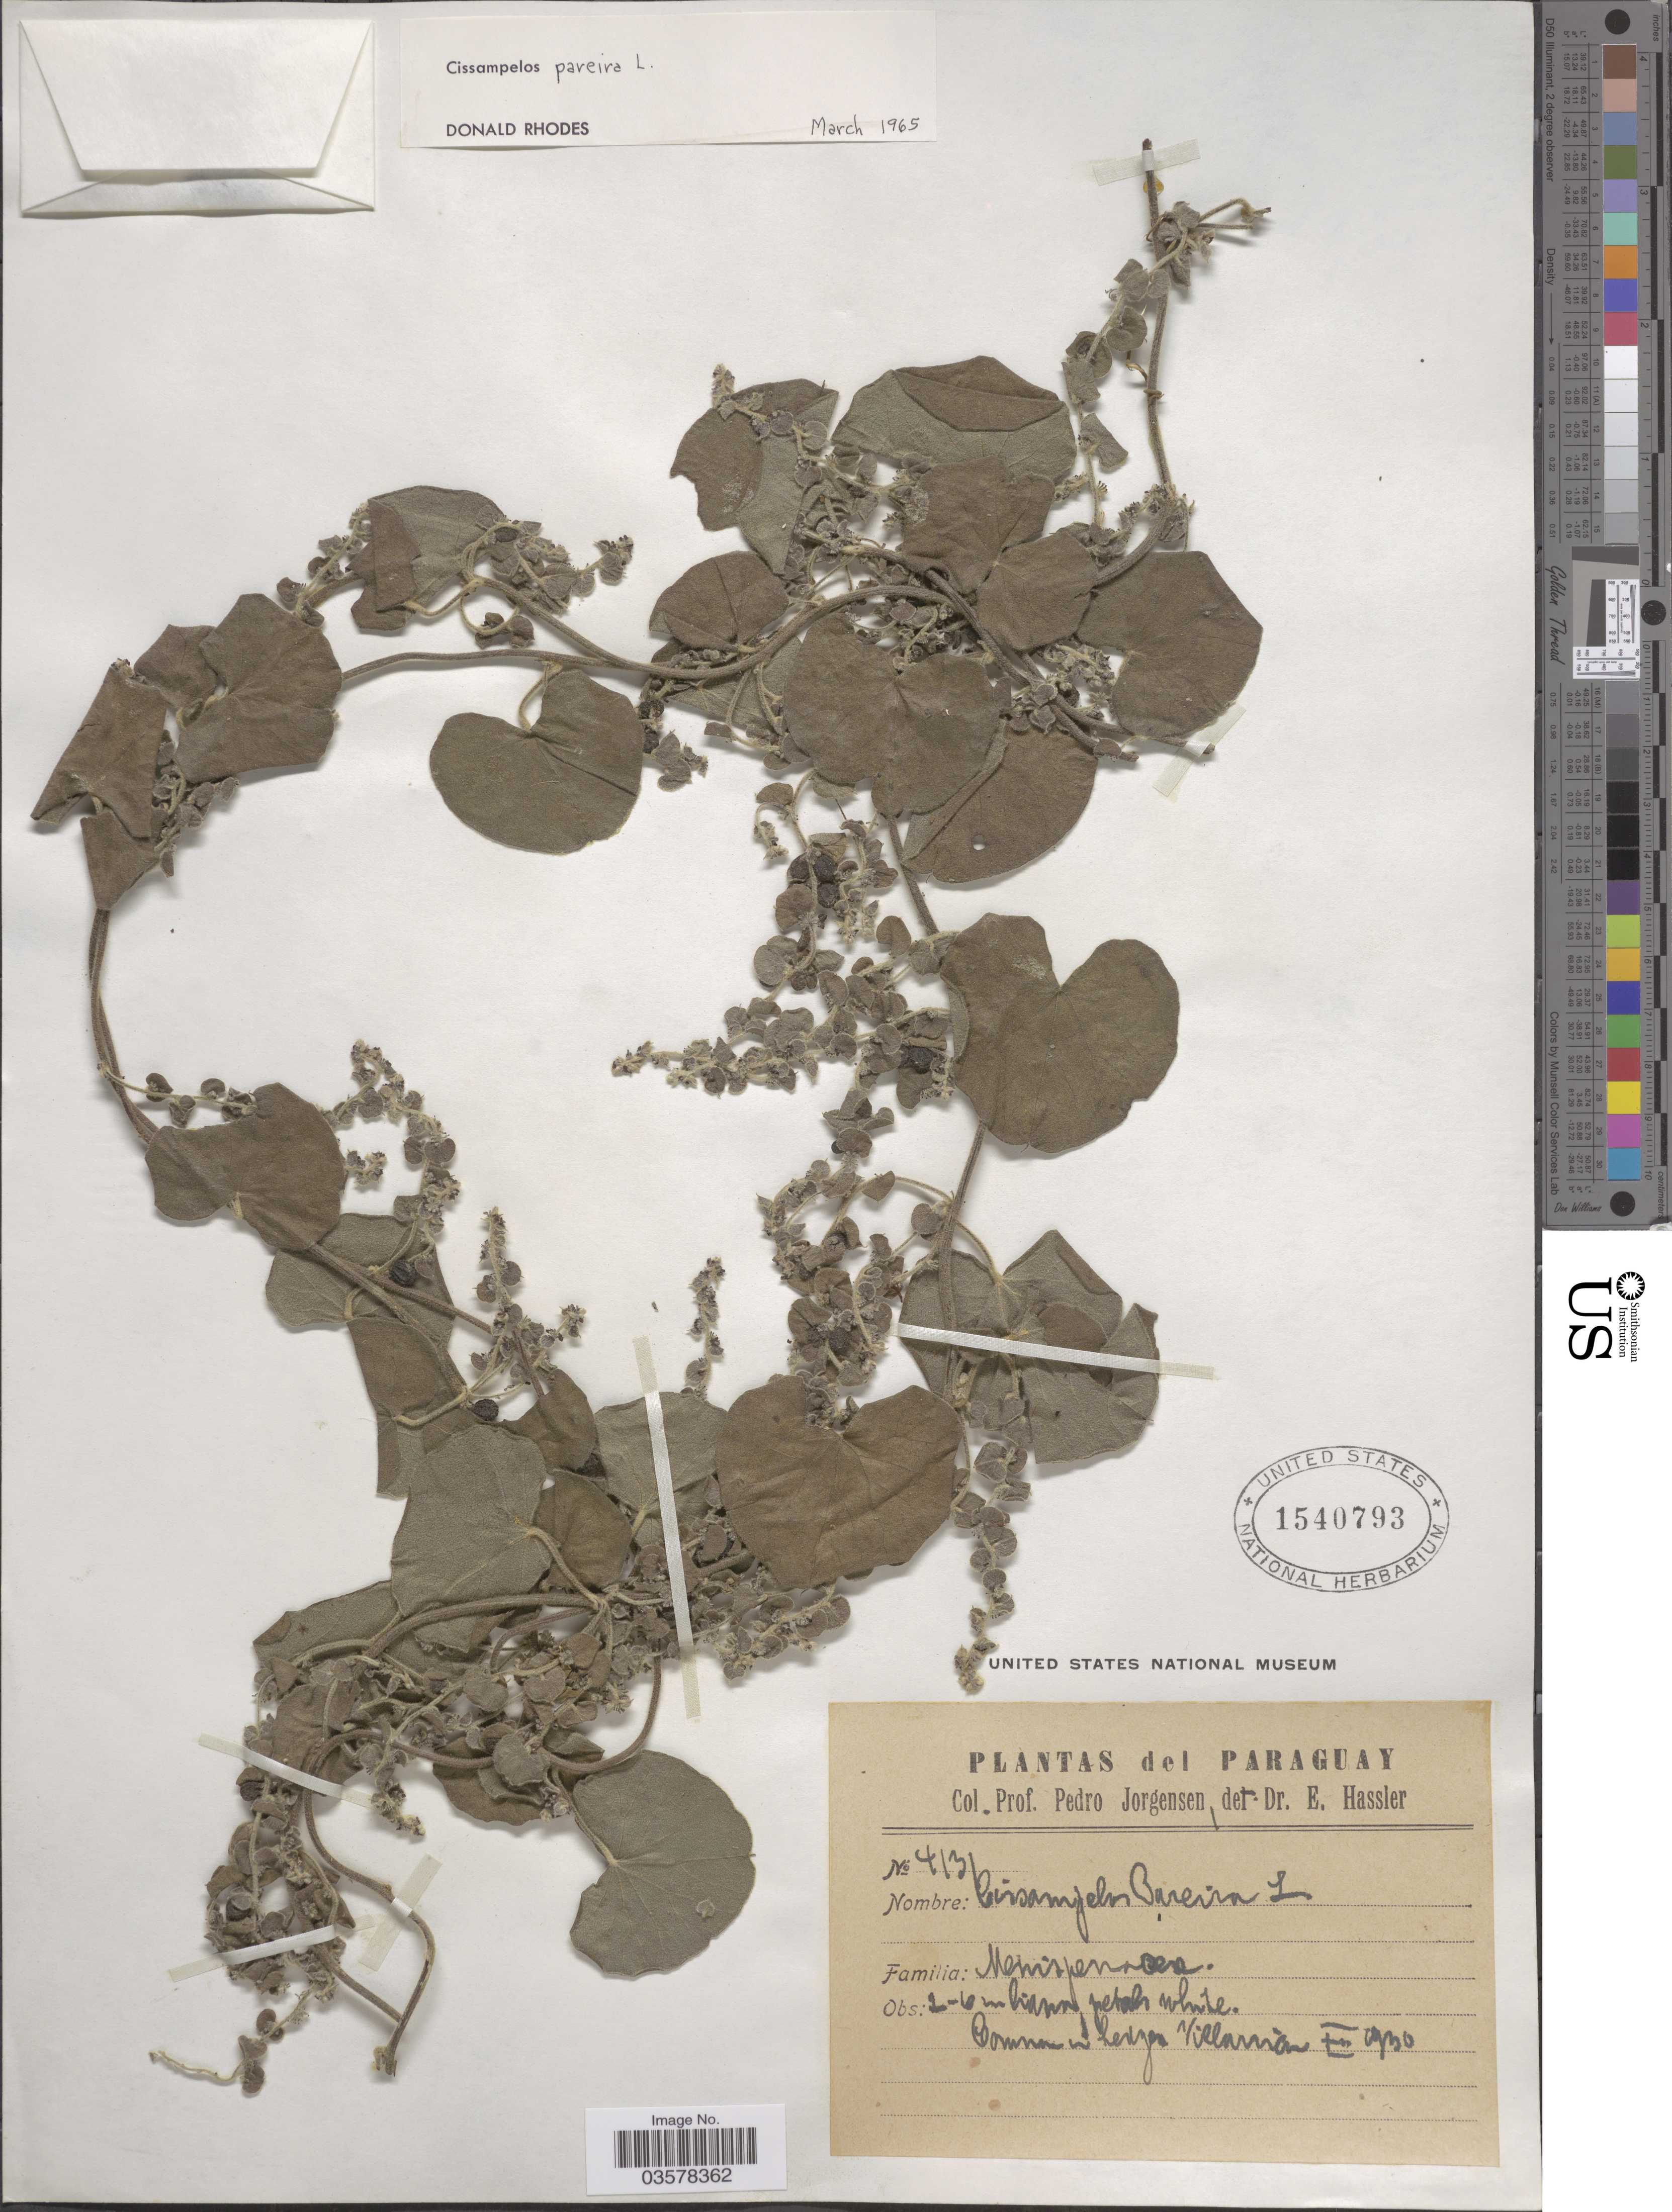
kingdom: Plantae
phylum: Tracheophyta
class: Magnoliopsida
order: Ranunculales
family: Menispermaceae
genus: Cissampelos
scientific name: Cissampelos pareira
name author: L.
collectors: P. Jörgensen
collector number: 4131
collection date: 1930-12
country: Paraguay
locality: Commun in hedges Villarrica.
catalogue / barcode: US 1540793